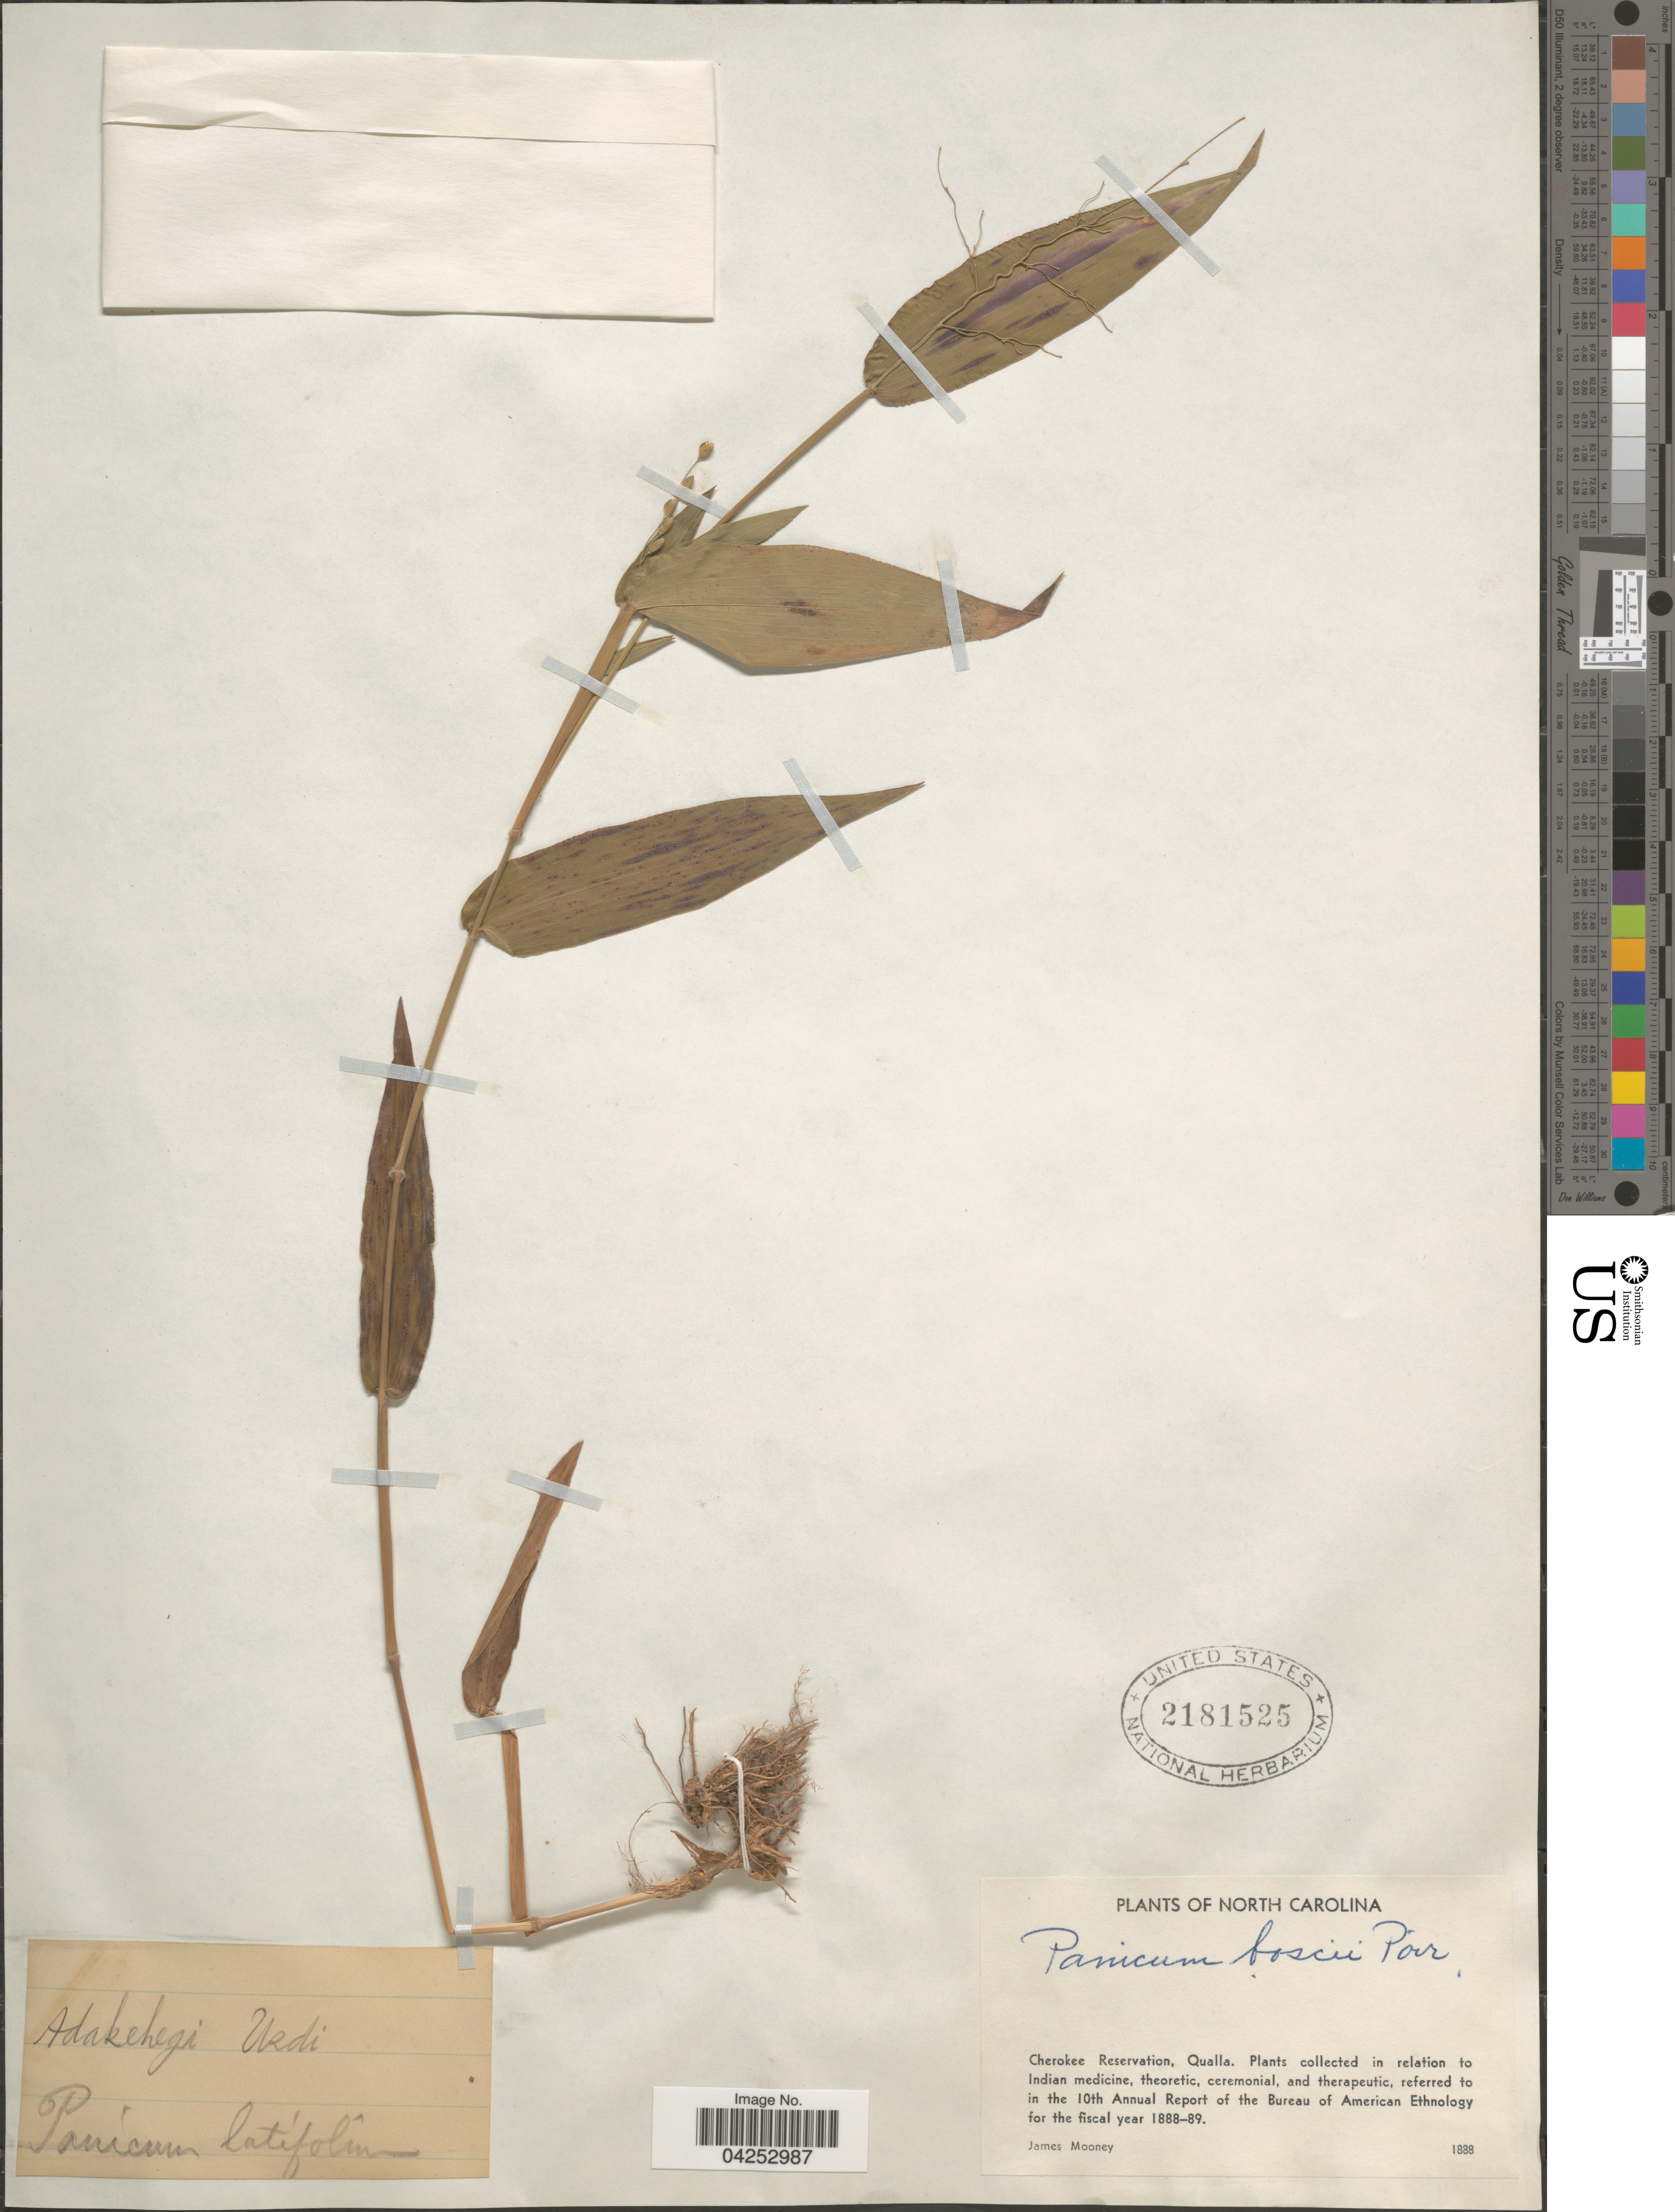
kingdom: Plantae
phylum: Tracheophyta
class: Liliopsida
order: Poales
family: Poaceae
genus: Dichanthelium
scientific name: Dichanthelium boscii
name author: (Poir.) Gould & C.A. Clark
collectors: J. Mooney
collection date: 1888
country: United States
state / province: North Carolina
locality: Cherokee Reservation, Qualla.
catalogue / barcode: US 2181525